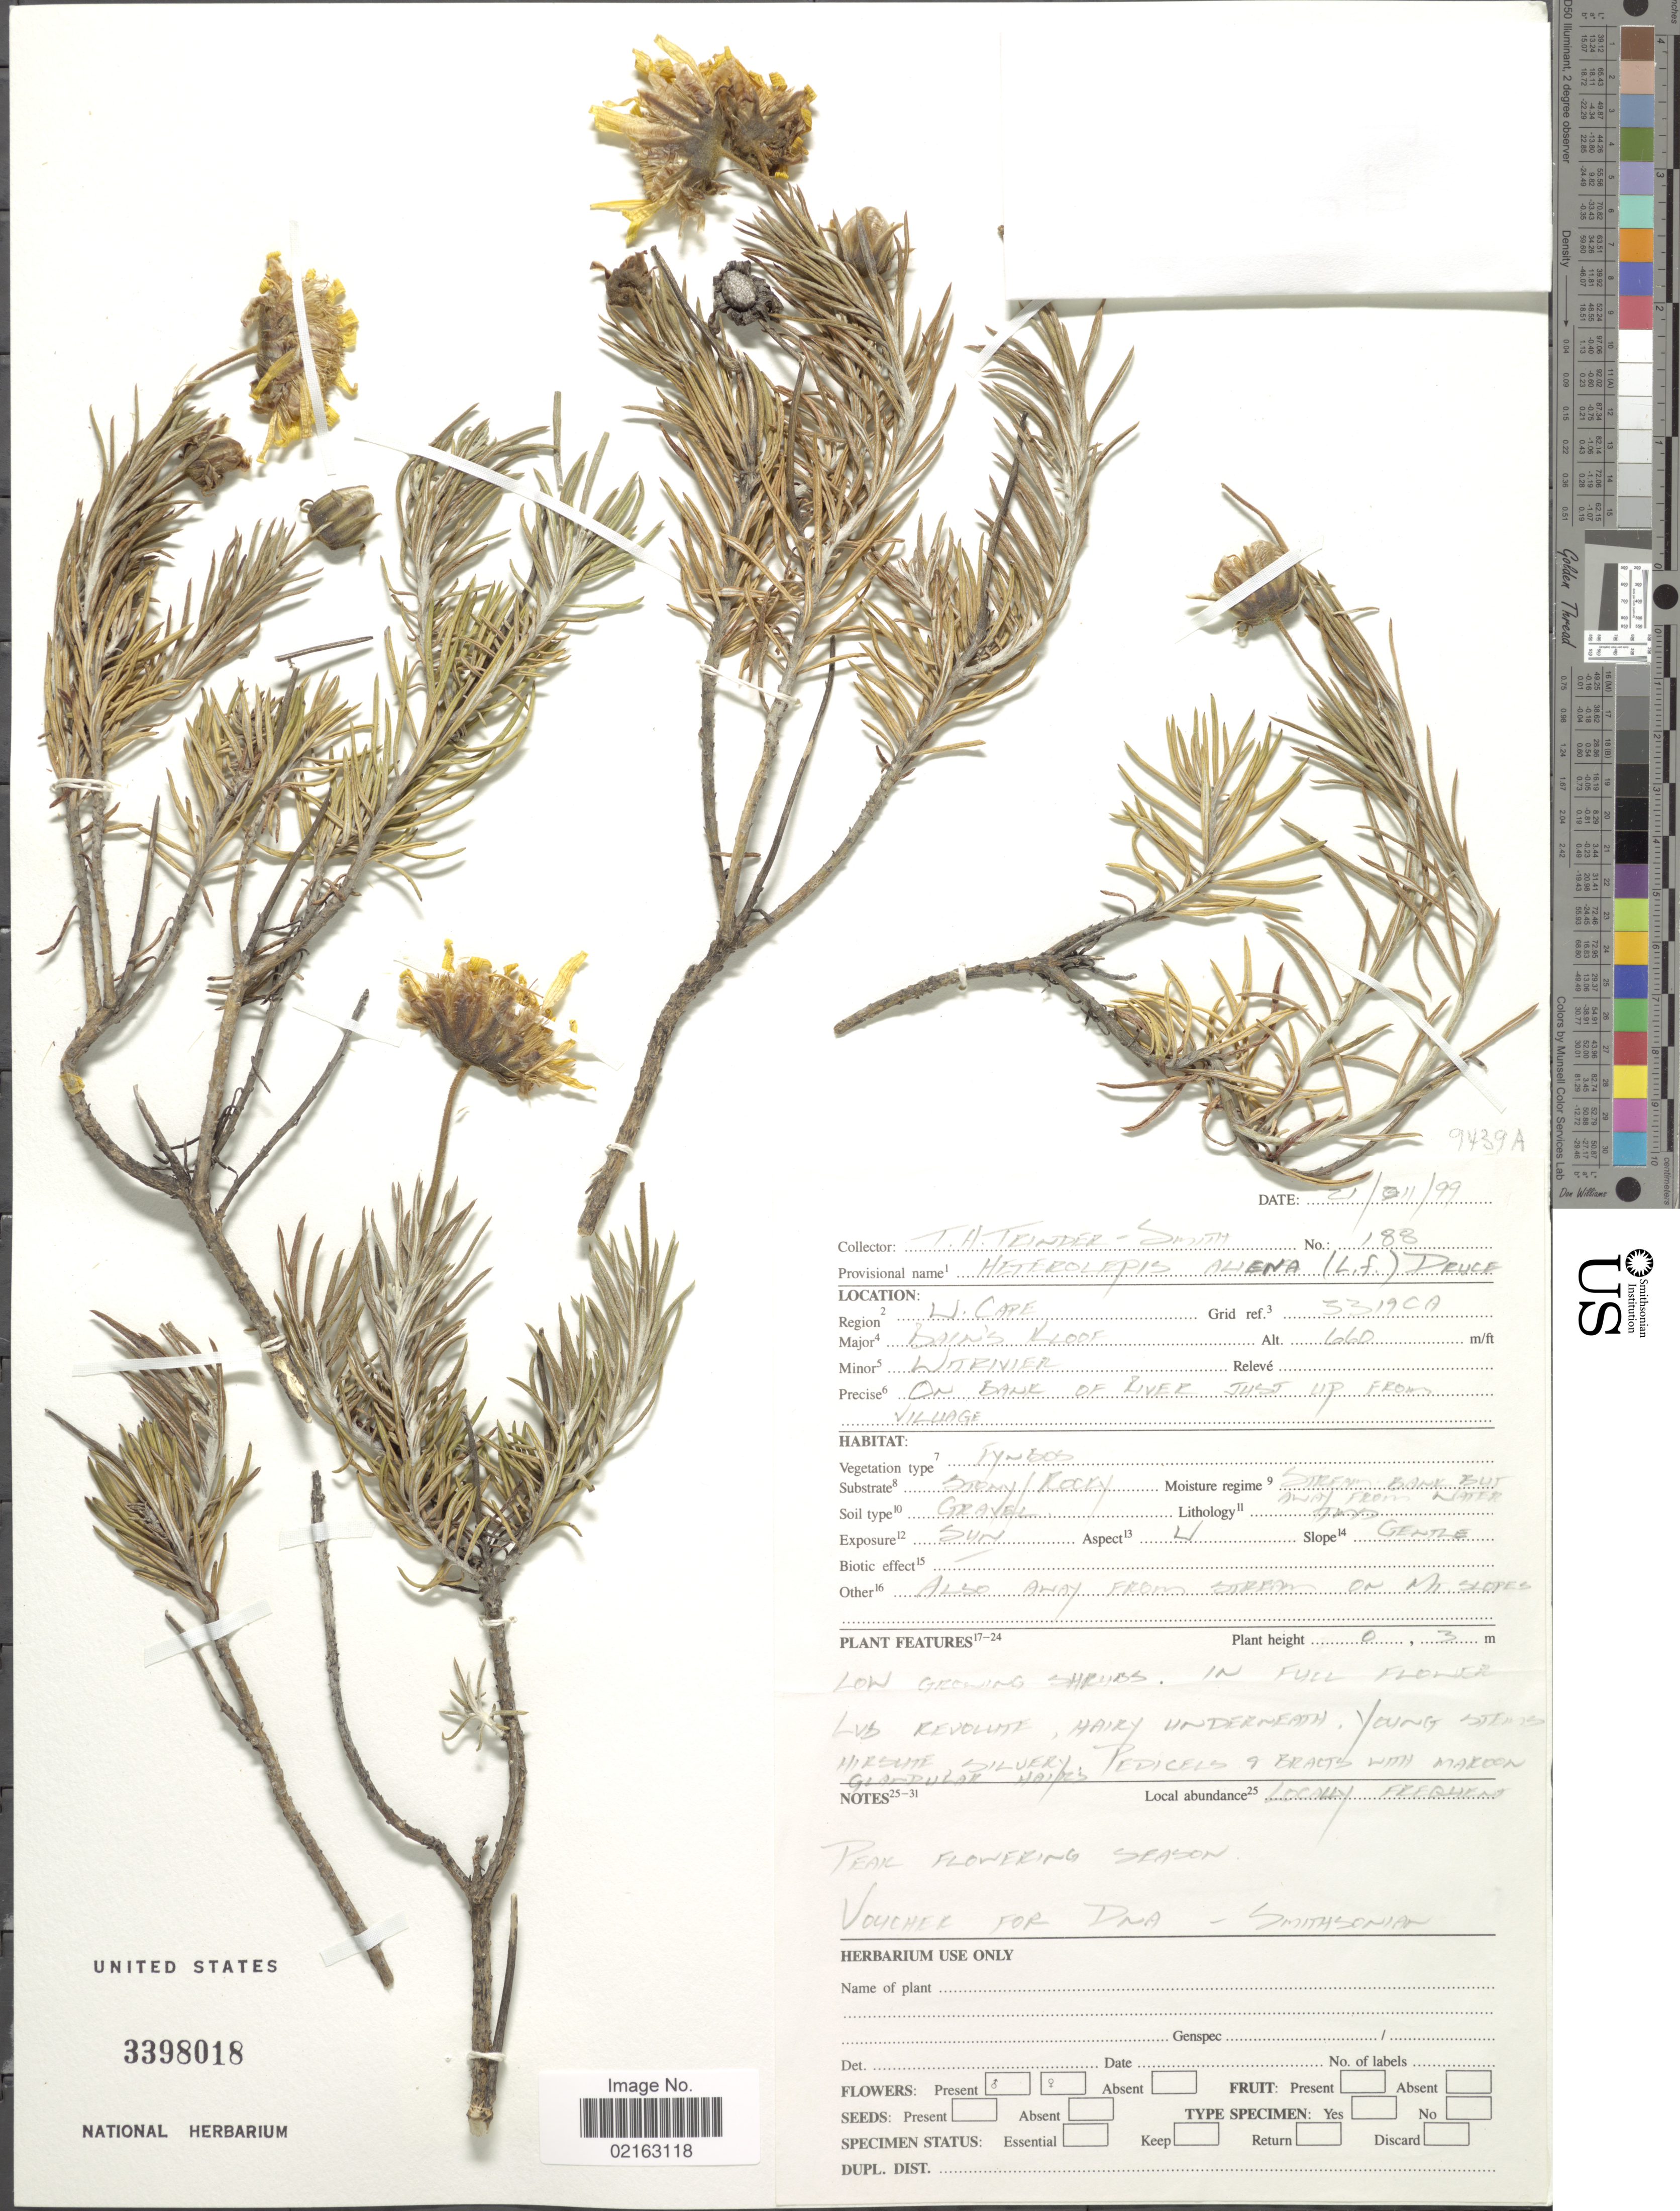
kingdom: Plantae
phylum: Tracheophyta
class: Magnoliopsida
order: Asterales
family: Asteraceae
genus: Heterolepis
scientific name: Heterolepis aliena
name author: (L. f.) Druce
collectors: T. H. Trinder-Smith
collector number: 188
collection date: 1999-11-21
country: South Africa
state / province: Western Cape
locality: Bain's Kloof. Warivier. On bank of river just up from village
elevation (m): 660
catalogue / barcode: US 3398018